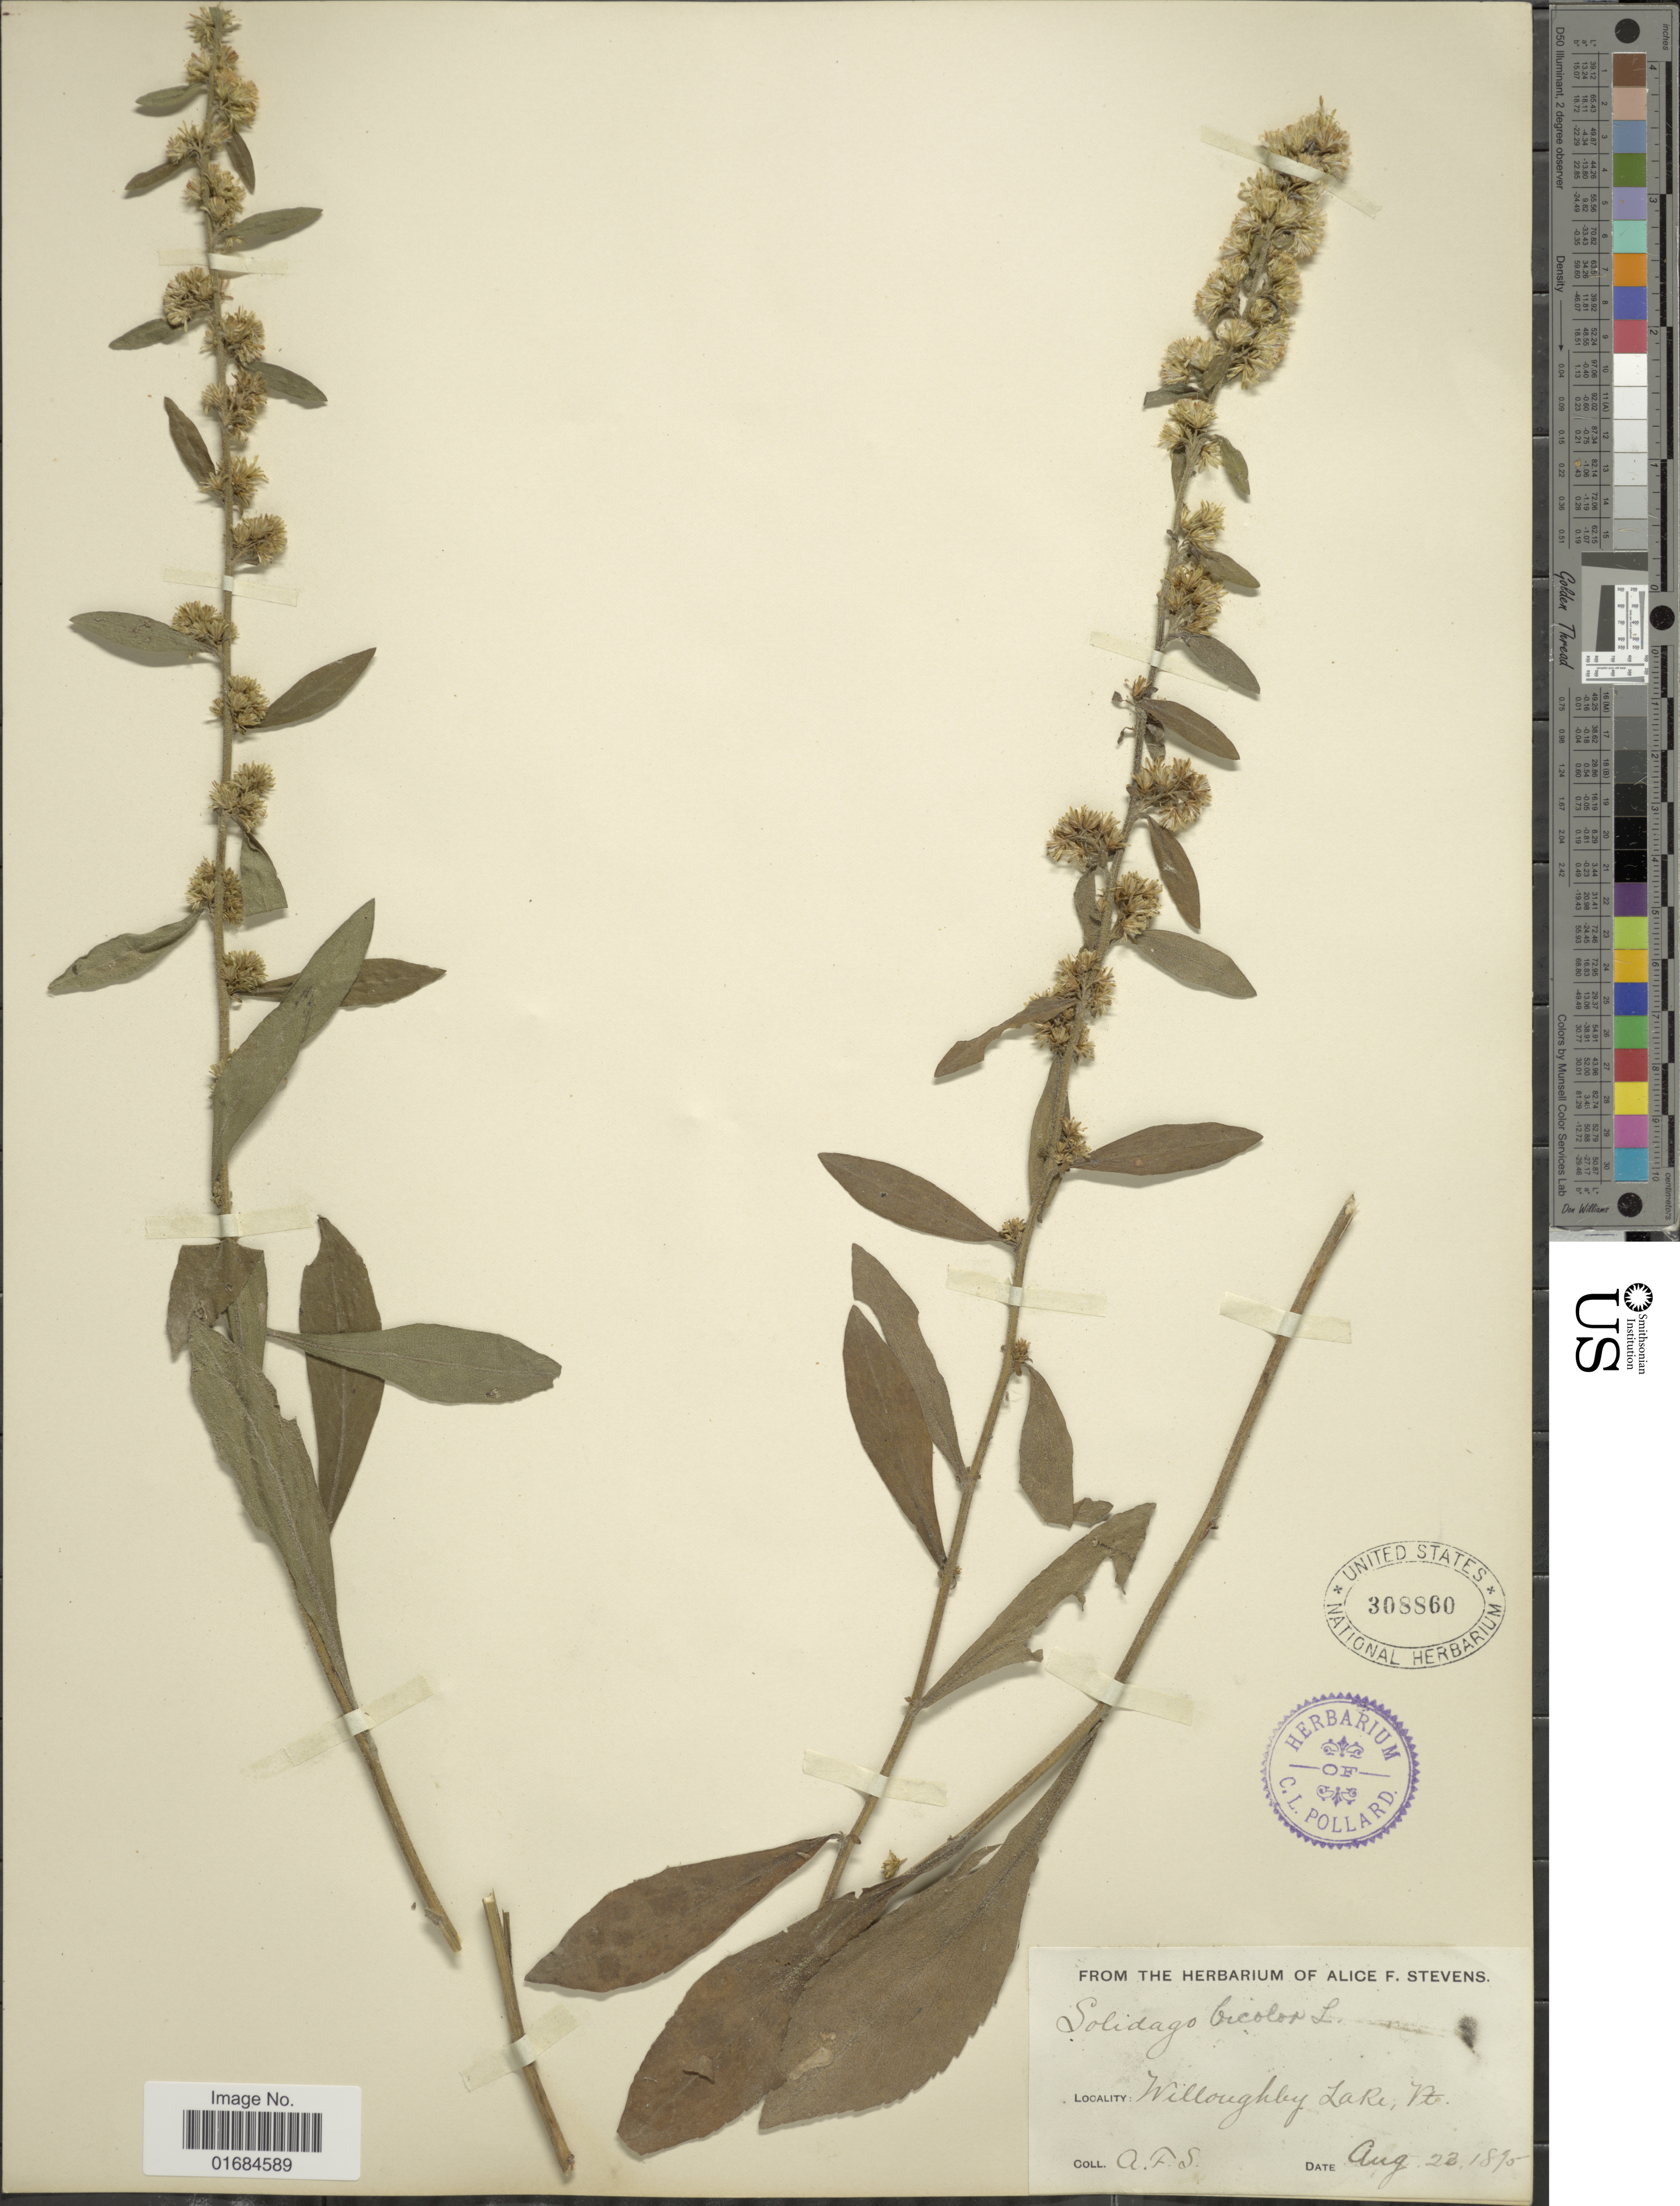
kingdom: Plantae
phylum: Tracheophyta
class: Magnoliopsida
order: Asterales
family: Asteraceae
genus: Solidago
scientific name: Solidago bicolor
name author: L.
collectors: A. Stevens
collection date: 1895-08-23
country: United States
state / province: Vermont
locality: Willoughby Lake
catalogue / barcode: US 308860